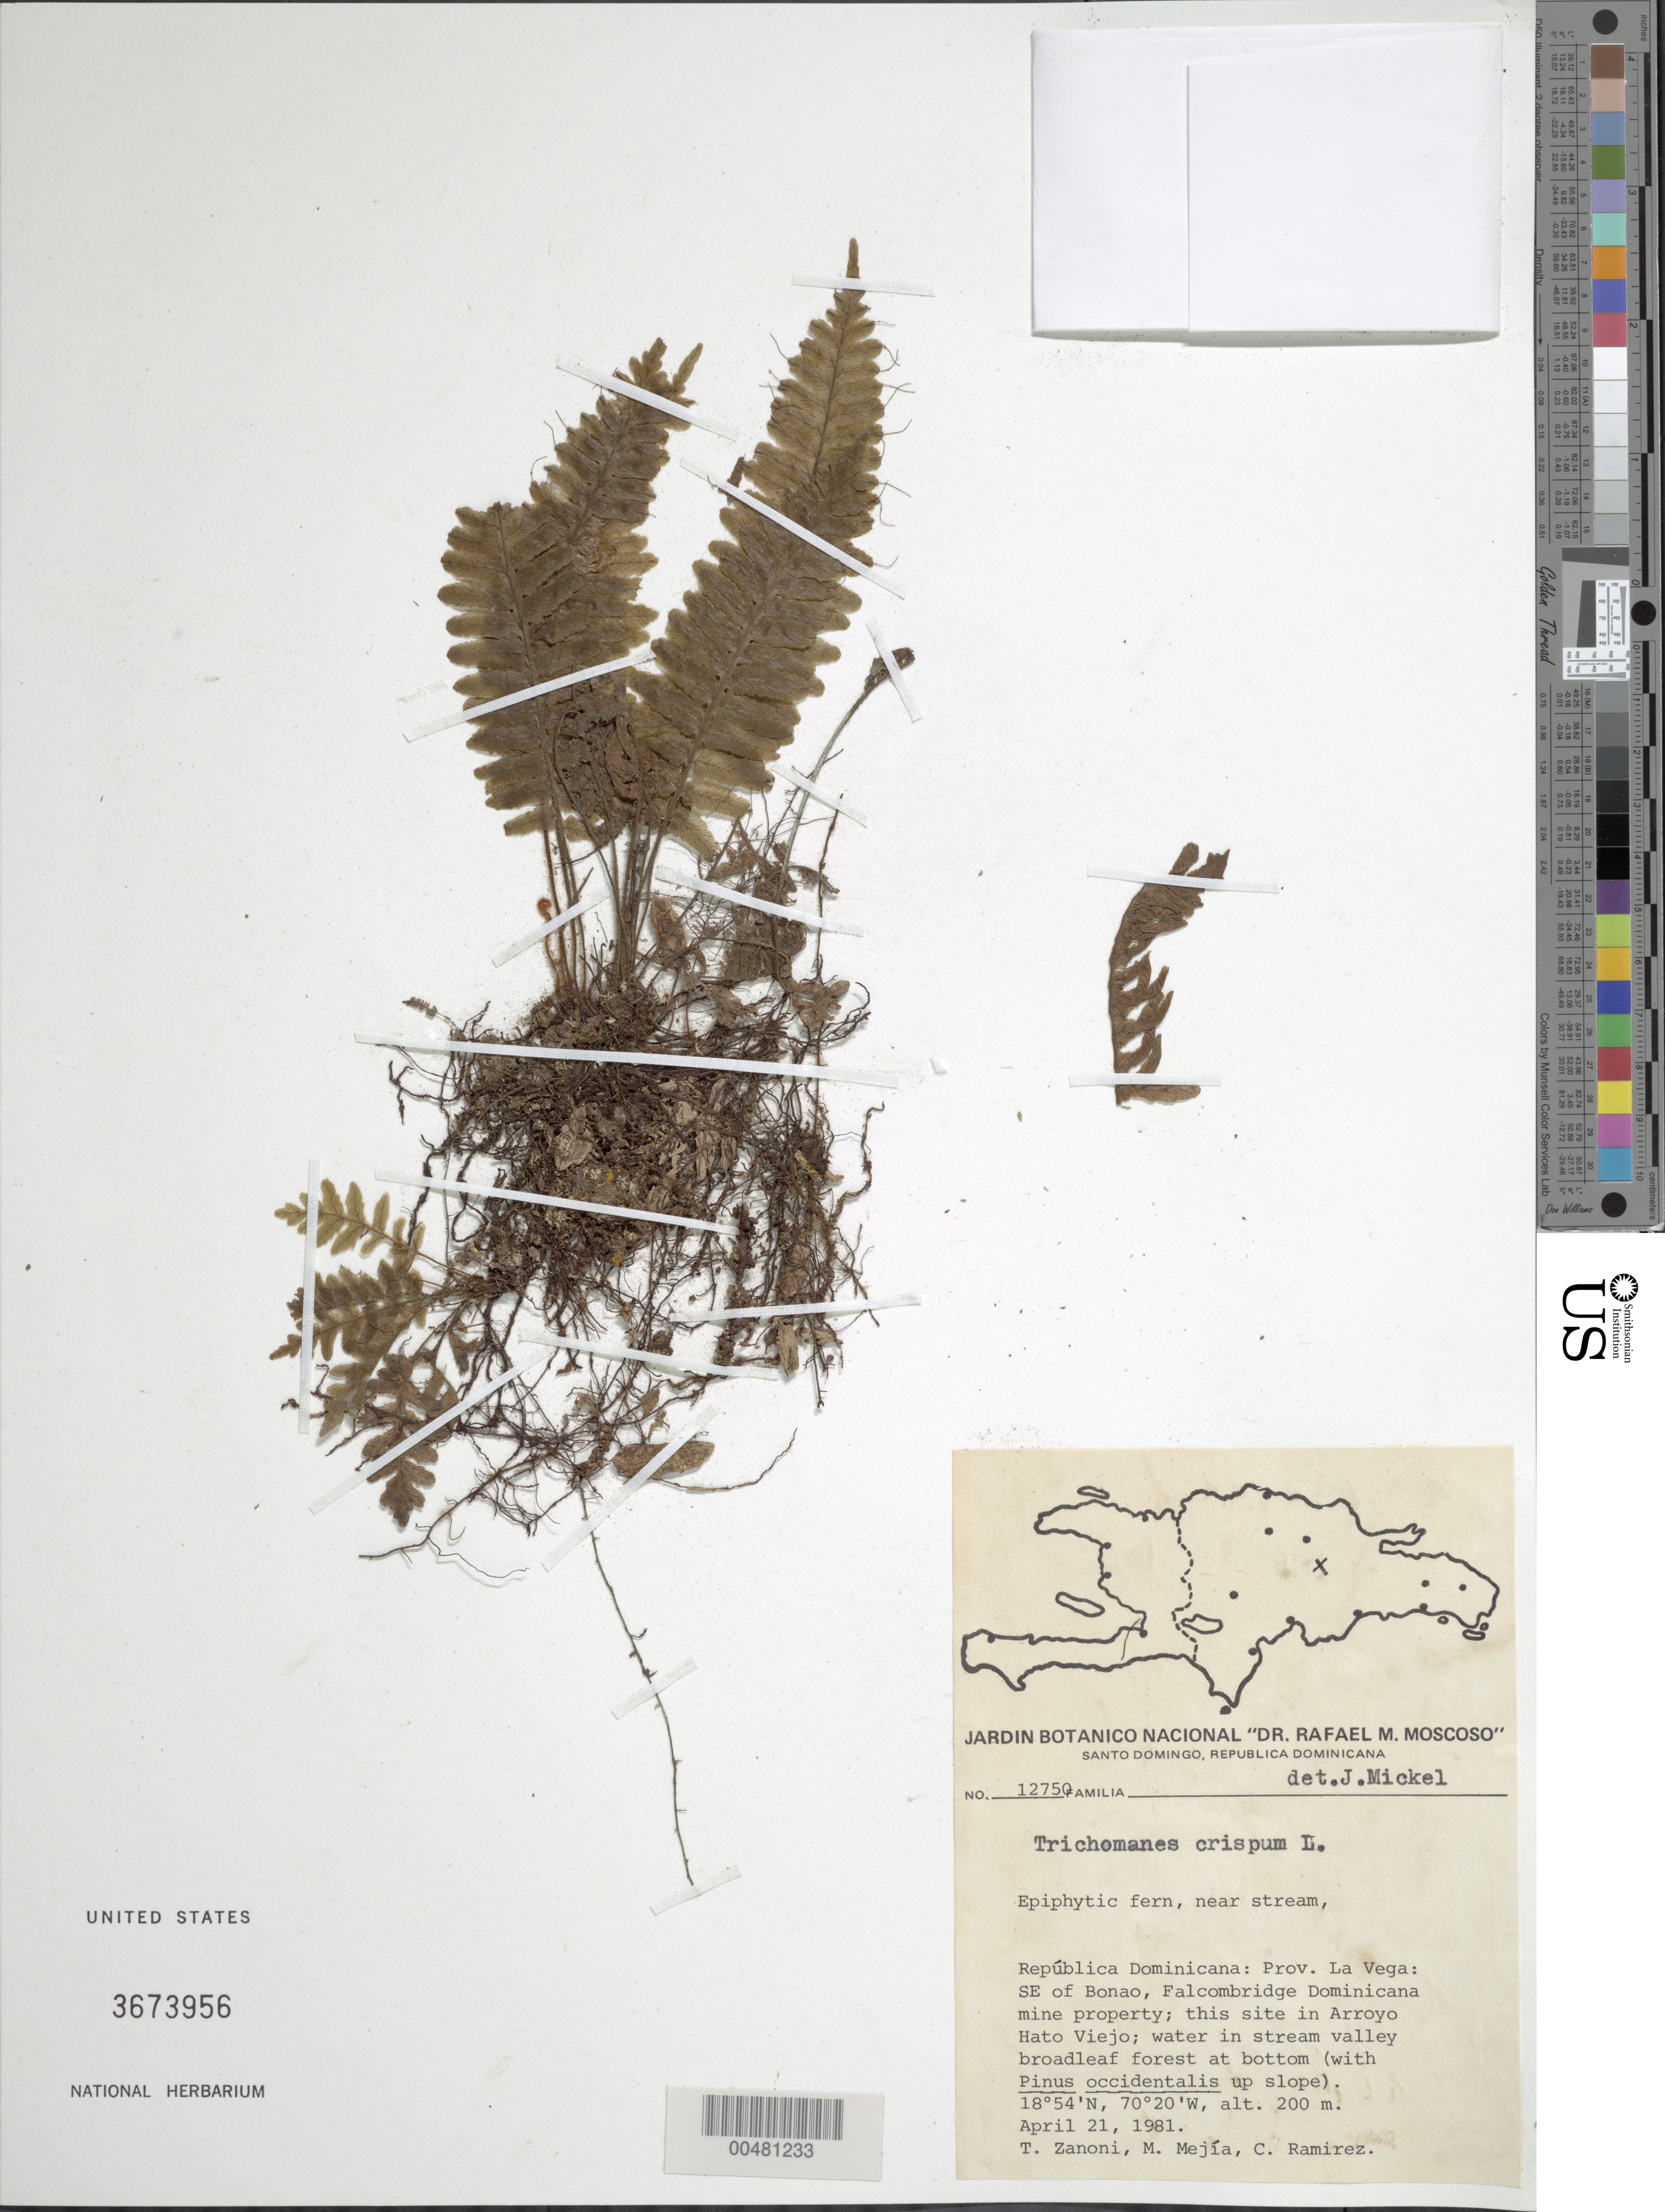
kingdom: Plantae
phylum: Tracheophyta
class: Polypodiopsida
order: Hymenophyllales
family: Hymenophyllaceae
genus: Trichomanes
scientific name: Trichomanes crispum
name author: L.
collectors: T. A. Zanoni, M. Mejia & C. Ramirez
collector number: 12750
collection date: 1981-04-21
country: Dominican Republic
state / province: La Vega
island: Hispaniola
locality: Bonao, SE; Falcombridge Dominicana mine property; this site in Arroyo Hato Viejo.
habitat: Water in stream valley boradleaf forest at bottom (with Pinus occidentalis up slope). Near stream.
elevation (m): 200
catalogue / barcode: US 3673956